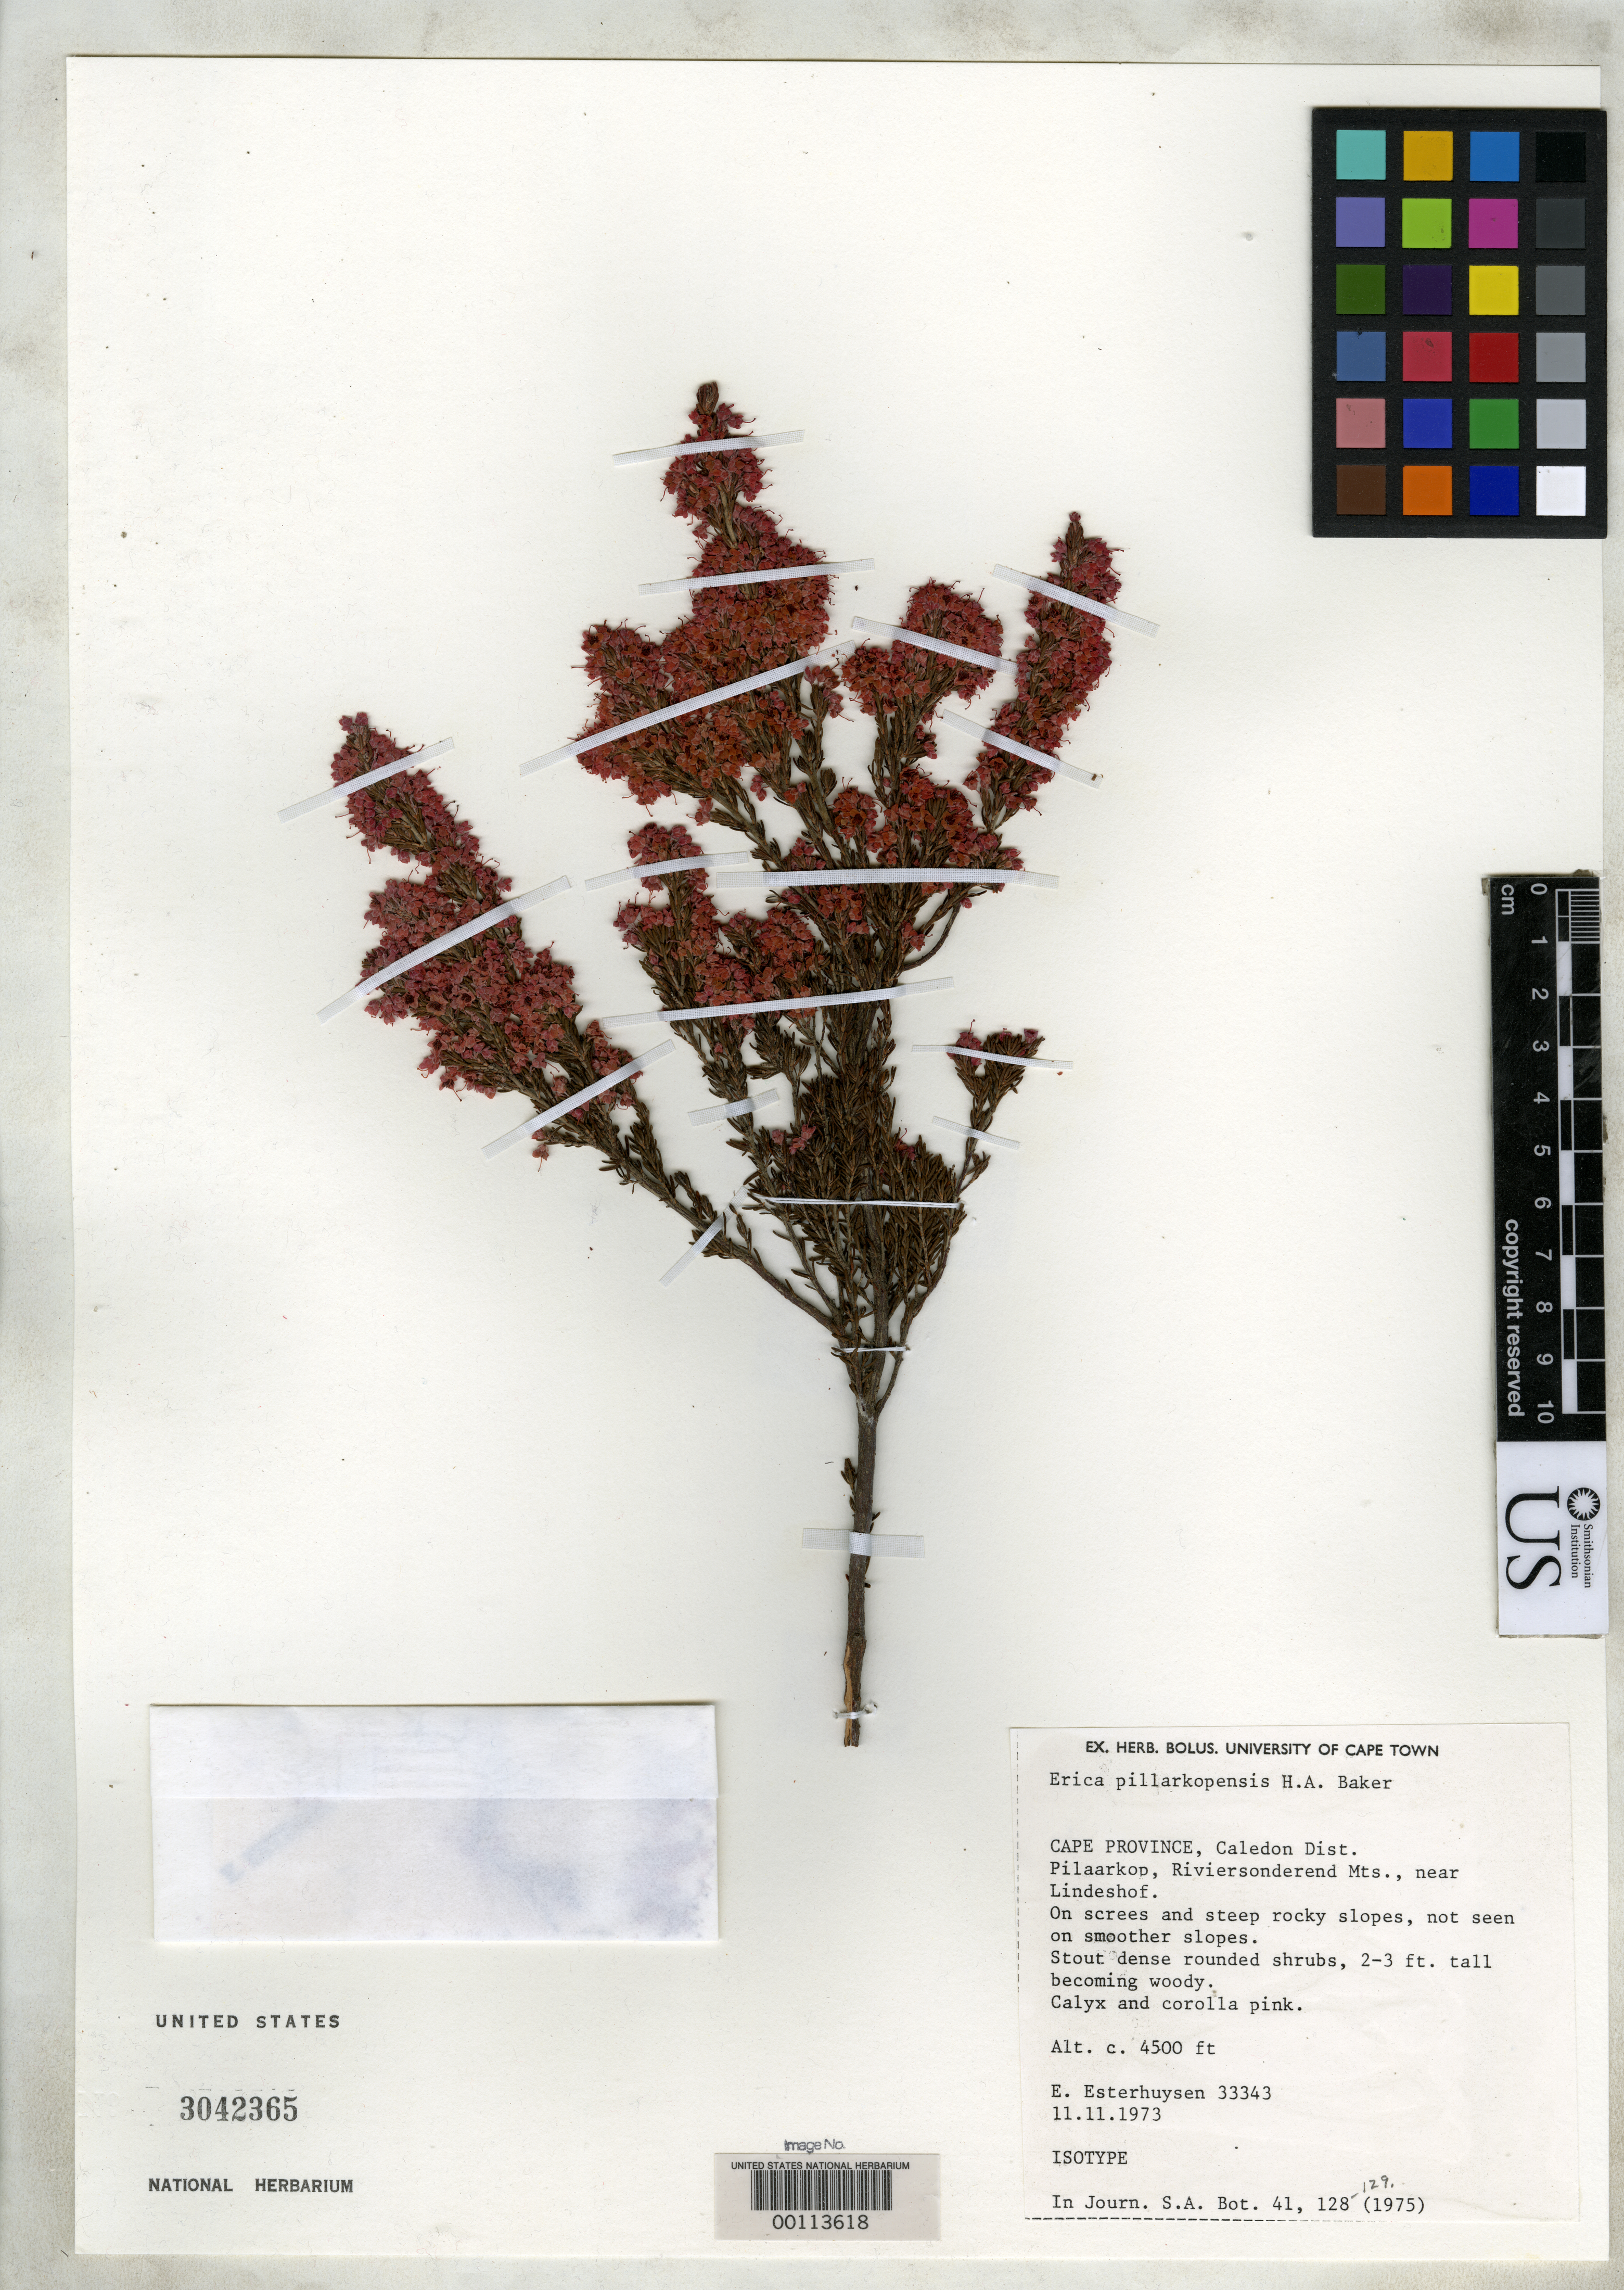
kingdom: Plantae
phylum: Tracheophyta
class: Magnoliopsida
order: Ericales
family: Ericaceae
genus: Erica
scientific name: Erica pillarkopensis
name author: H.A. Baker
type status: Isotype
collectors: E. E. Esterhuysen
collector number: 33343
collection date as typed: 11 Nov 1975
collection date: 1975-11-11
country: South Africa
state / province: Western Cape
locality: Pilaarkop, Riviers Onderend Mts., near Lindeshof; alt. 4500 ft. Caledon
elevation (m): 1372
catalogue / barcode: US 3042365